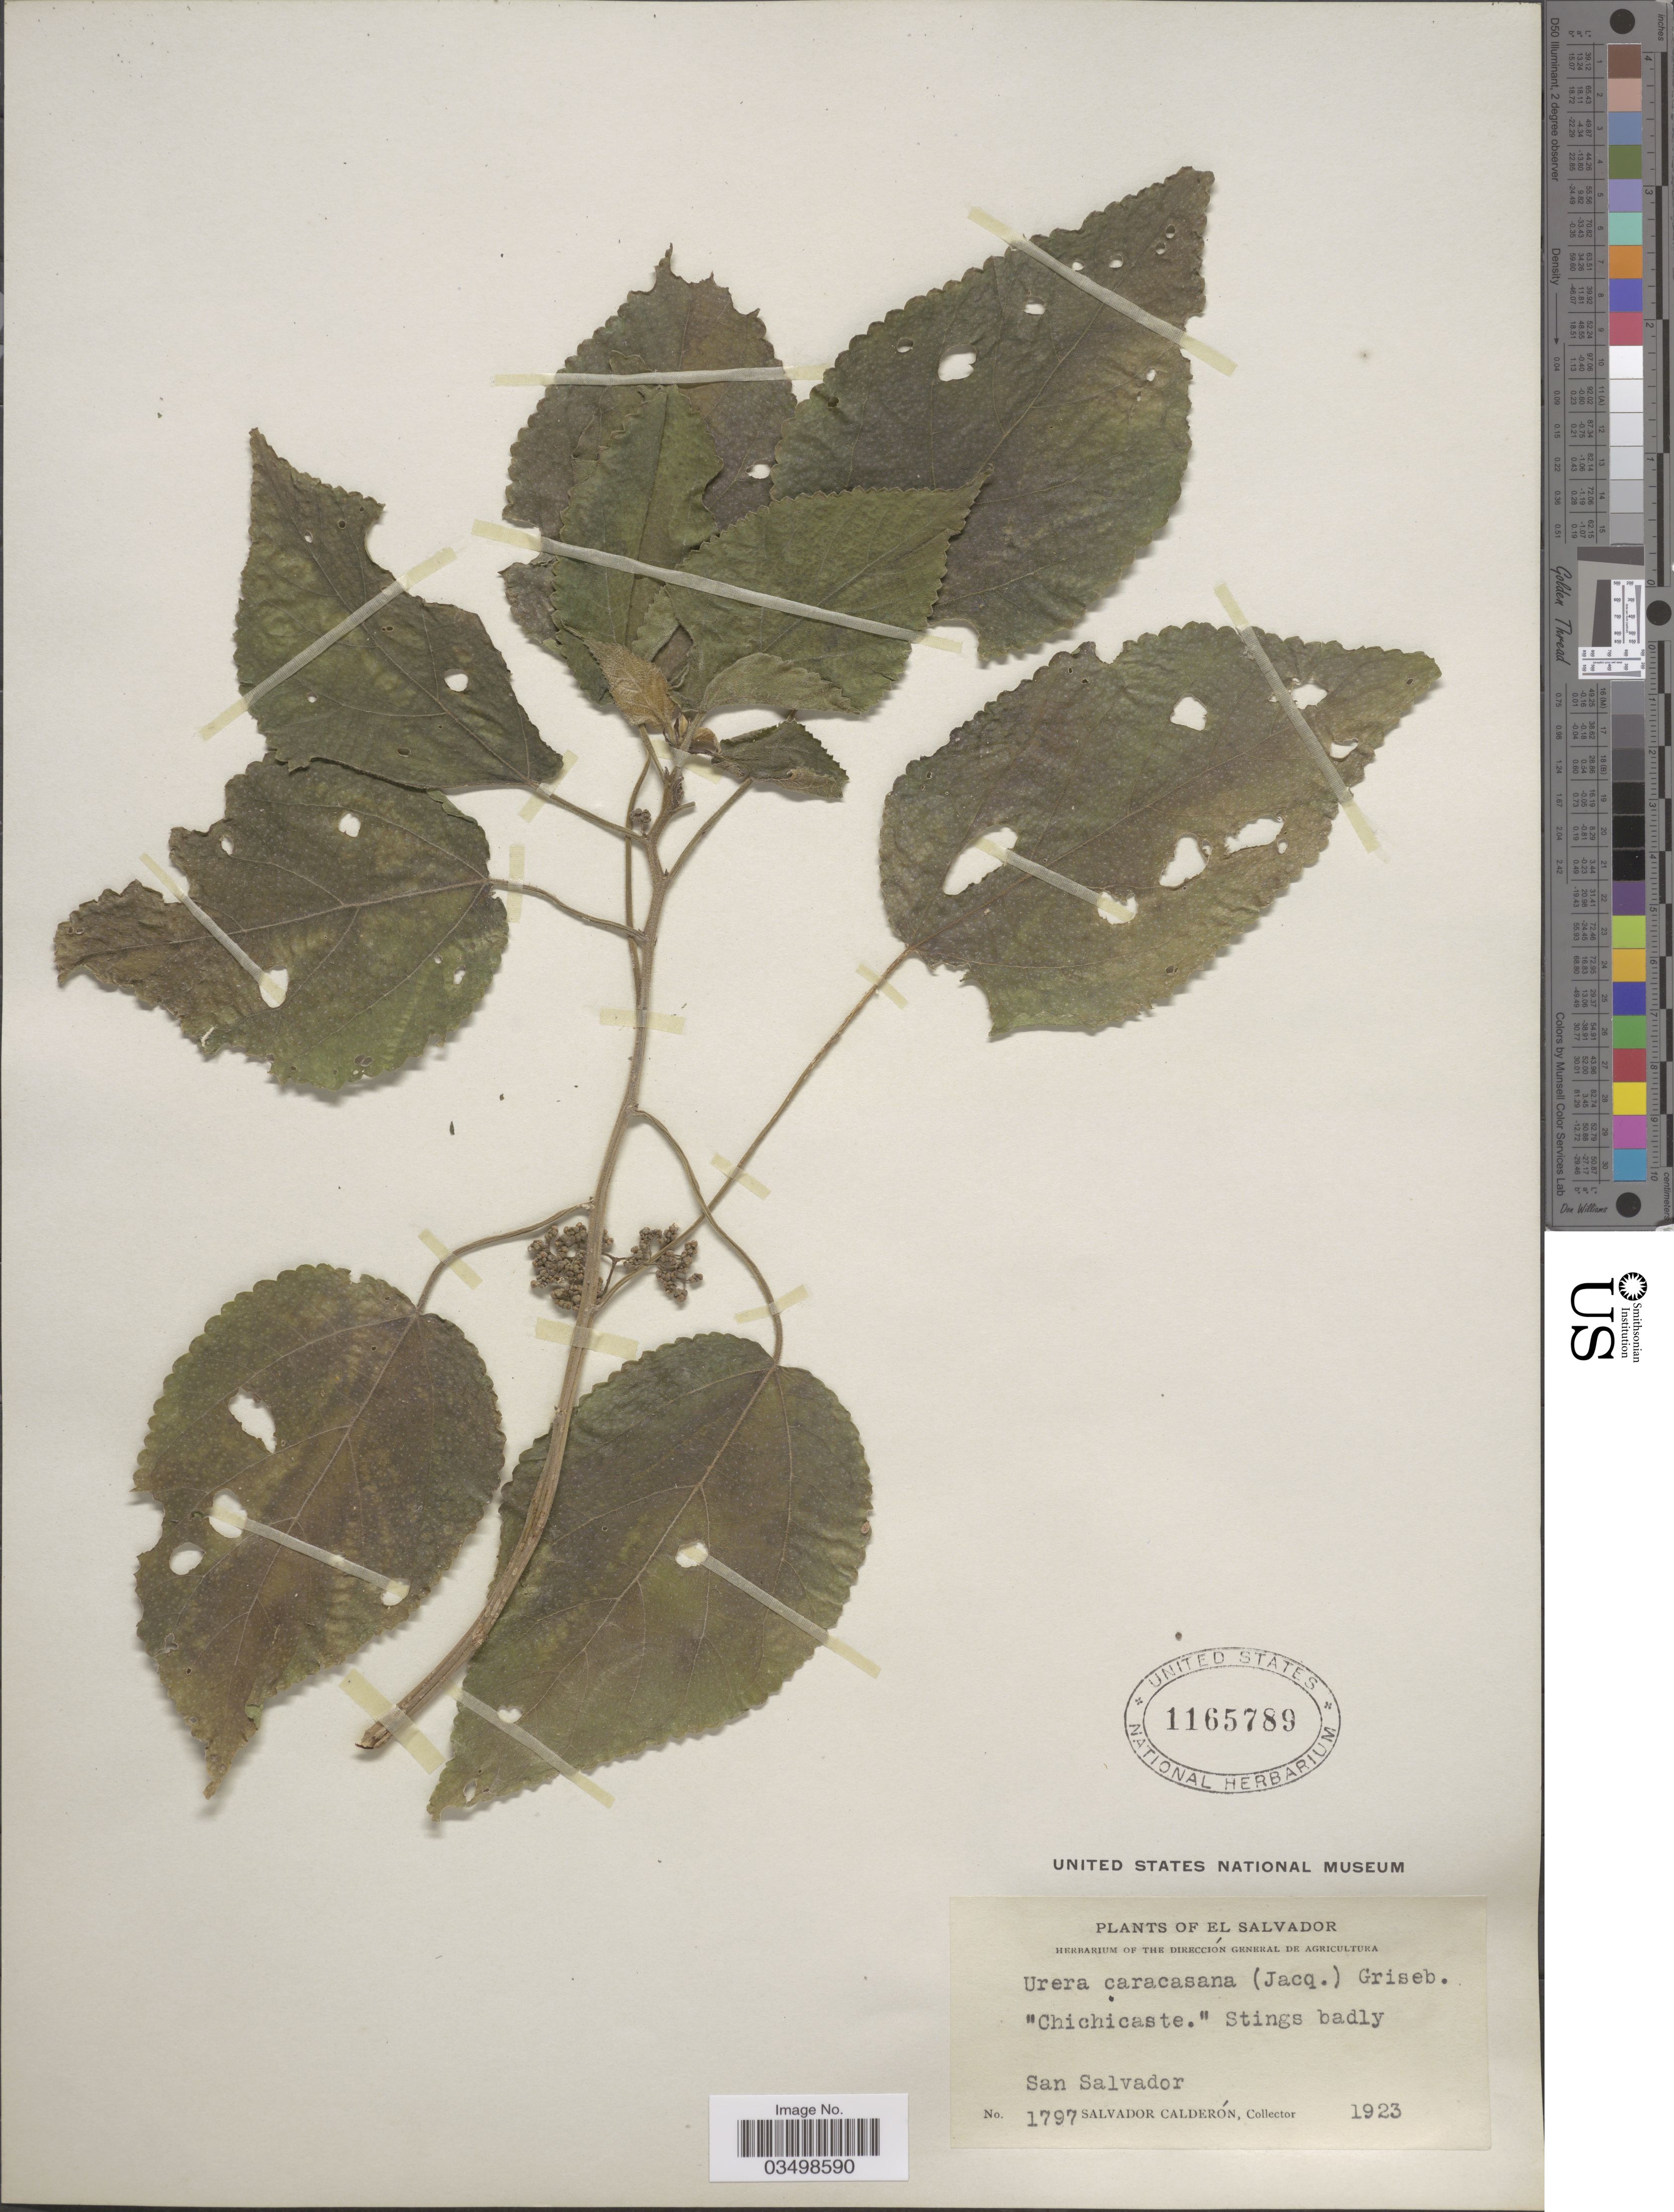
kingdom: Plantae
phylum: Tracheophyta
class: Magnoliopsida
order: Rosales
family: Urticaceae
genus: Urera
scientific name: Urera caracasana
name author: (Jacq.) Gaudich. ex Griseb.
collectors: S. Calderón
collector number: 1797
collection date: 1923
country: El Salvador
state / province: San Salvador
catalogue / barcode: US 1165789